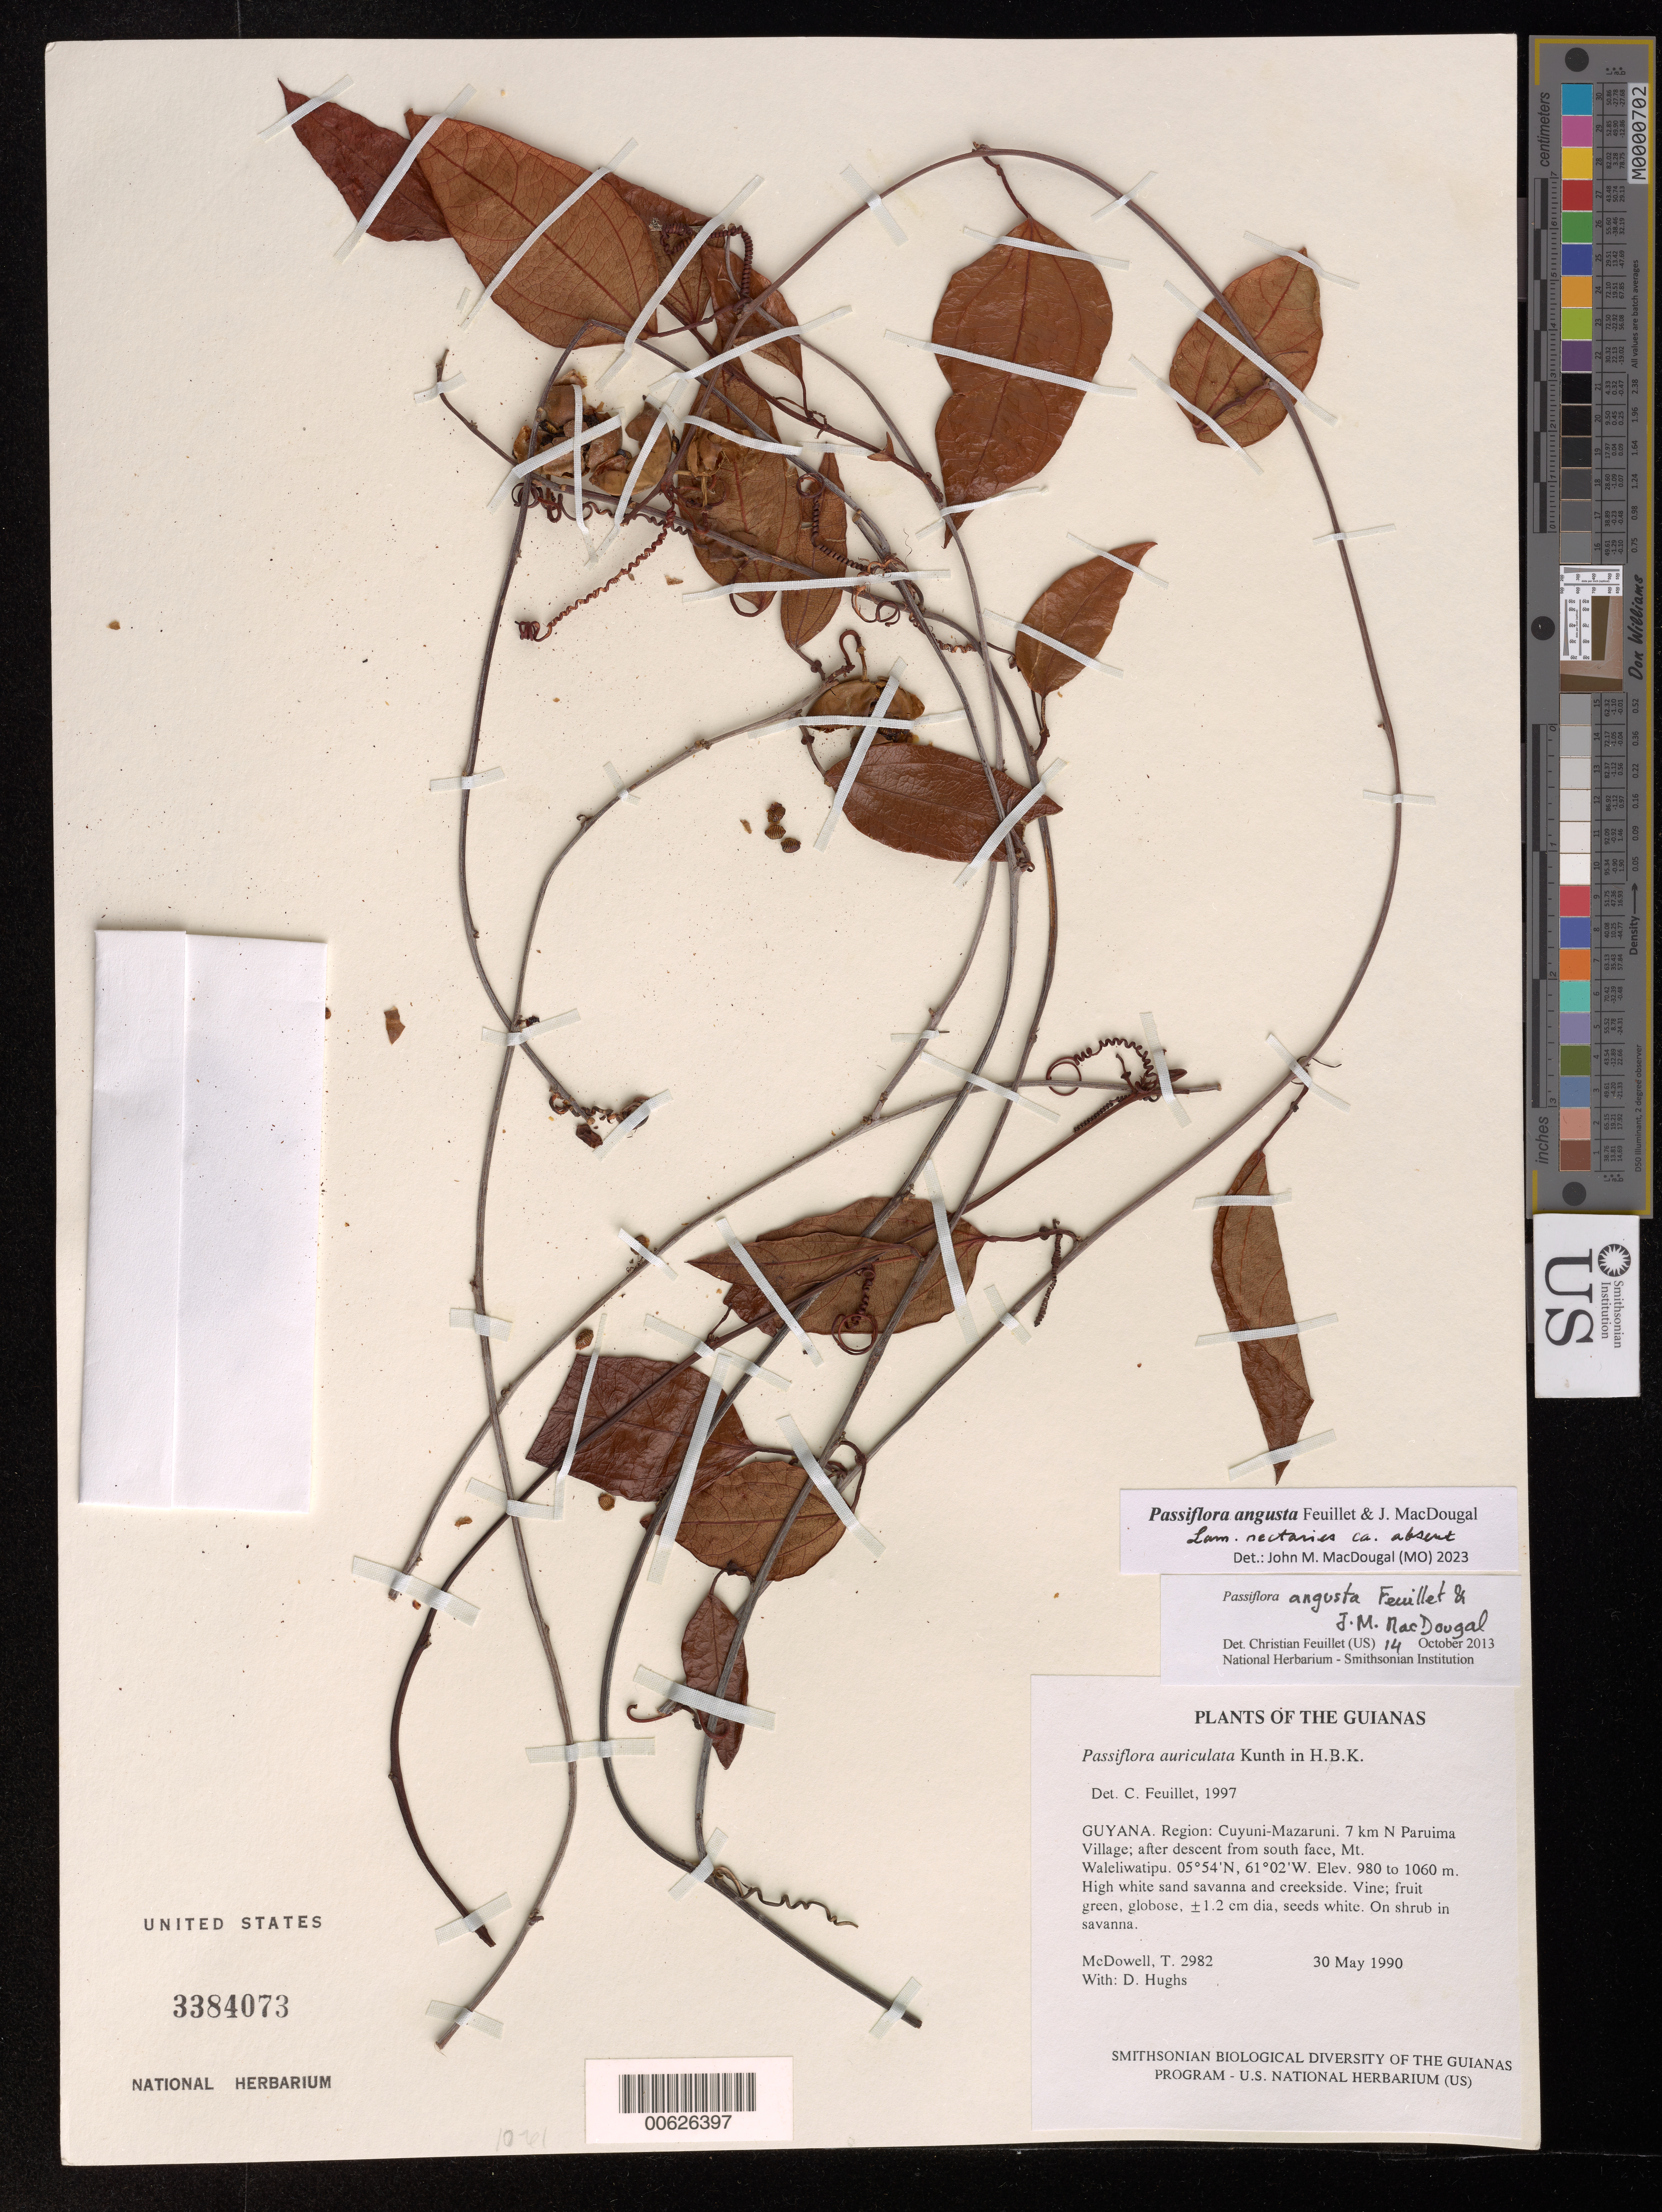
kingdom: Plantae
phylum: Tracheophyta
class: Magnoliopsida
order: Malpighiales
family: Passifloraceae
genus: Passiflora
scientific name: Passiflora angusta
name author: Feuillet & J.M. MacDougal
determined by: Feuillet, C.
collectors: T. McDowell, D. Hughs & D. Gopaul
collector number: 2982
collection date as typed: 30 May 1990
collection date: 1990-05-30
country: Guyana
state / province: Cuyuni-Mazaruni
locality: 7 km N of Paruima Village; after descent from south face of Mt. Waleliwatipu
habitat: High white sand savanna and creekside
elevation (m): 980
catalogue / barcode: US 3384073